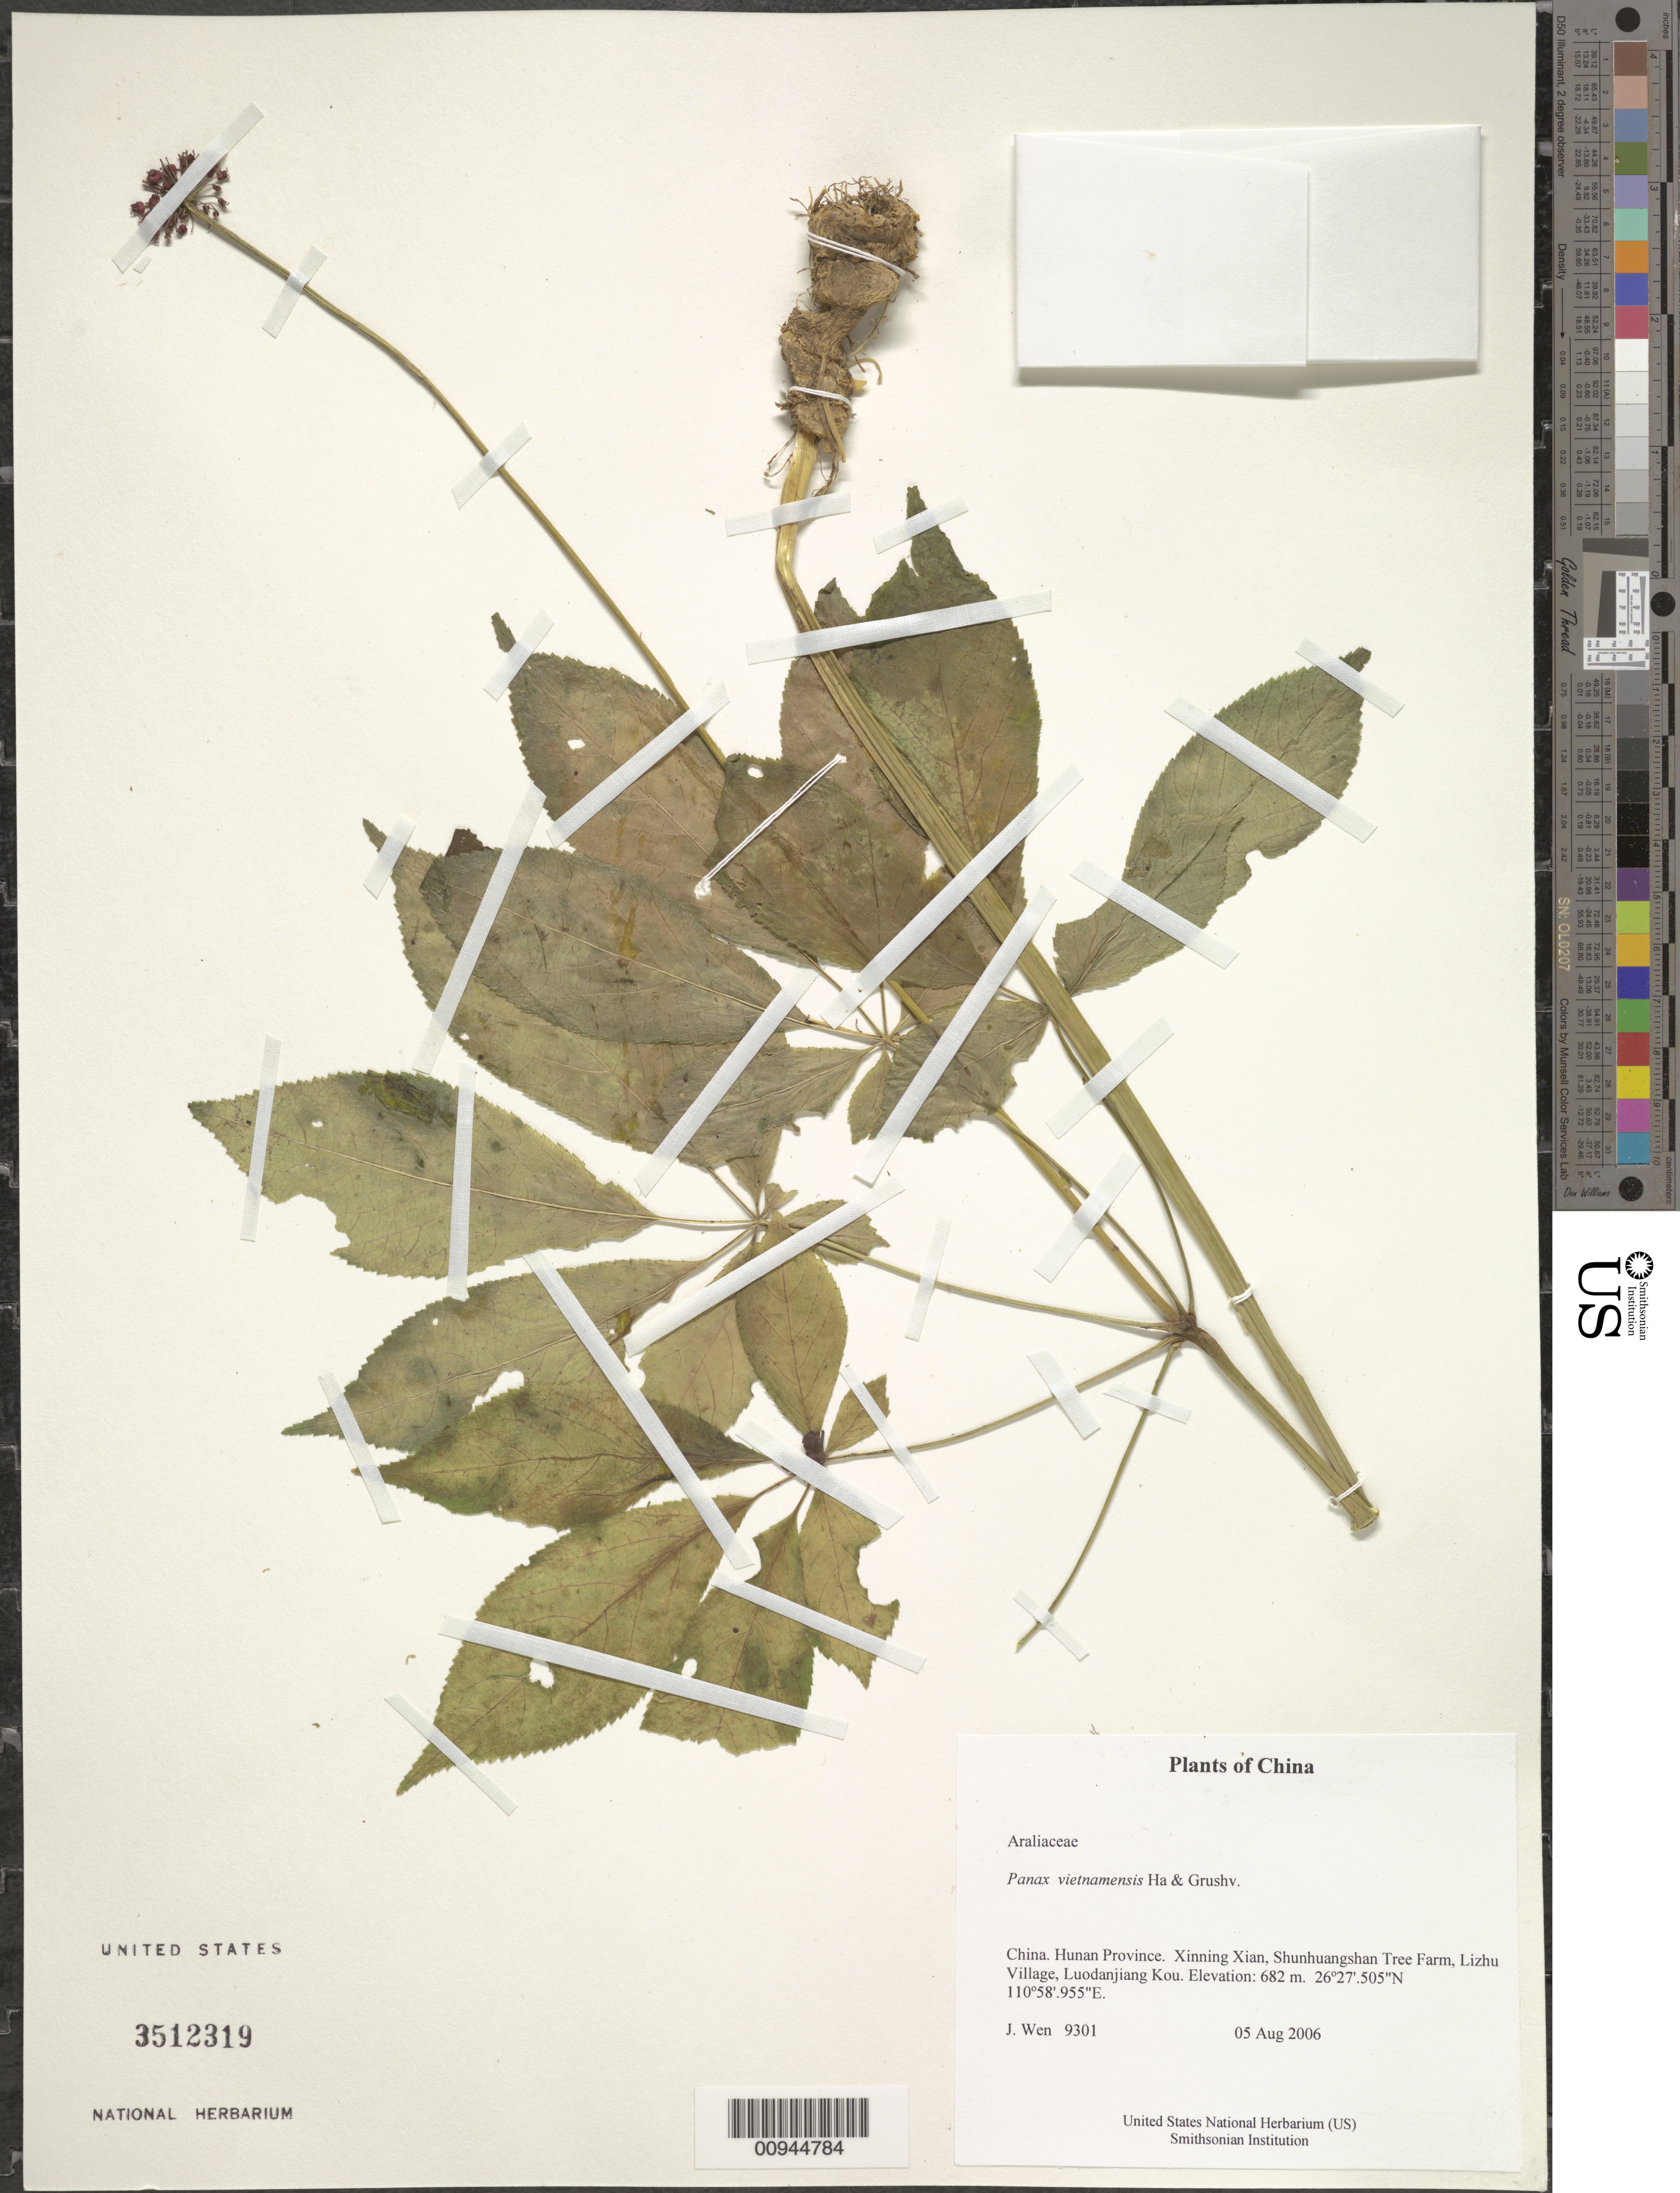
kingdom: Plantae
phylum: Tracheophyta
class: Magnoliopsida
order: Apiales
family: Araliaceae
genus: Panax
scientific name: Panax vietnamensis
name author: Ha & Grushv.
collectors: J. Wen & S. Wu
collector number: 9301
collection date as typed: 05 Aug 2006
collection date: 2006-08-05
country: China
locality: Hunan Province. Xinning Xian, Shunhuangshan Tree Farm, Lizhu Village, Luodanjiang Kou.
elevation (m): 682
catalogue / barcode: US 3512319